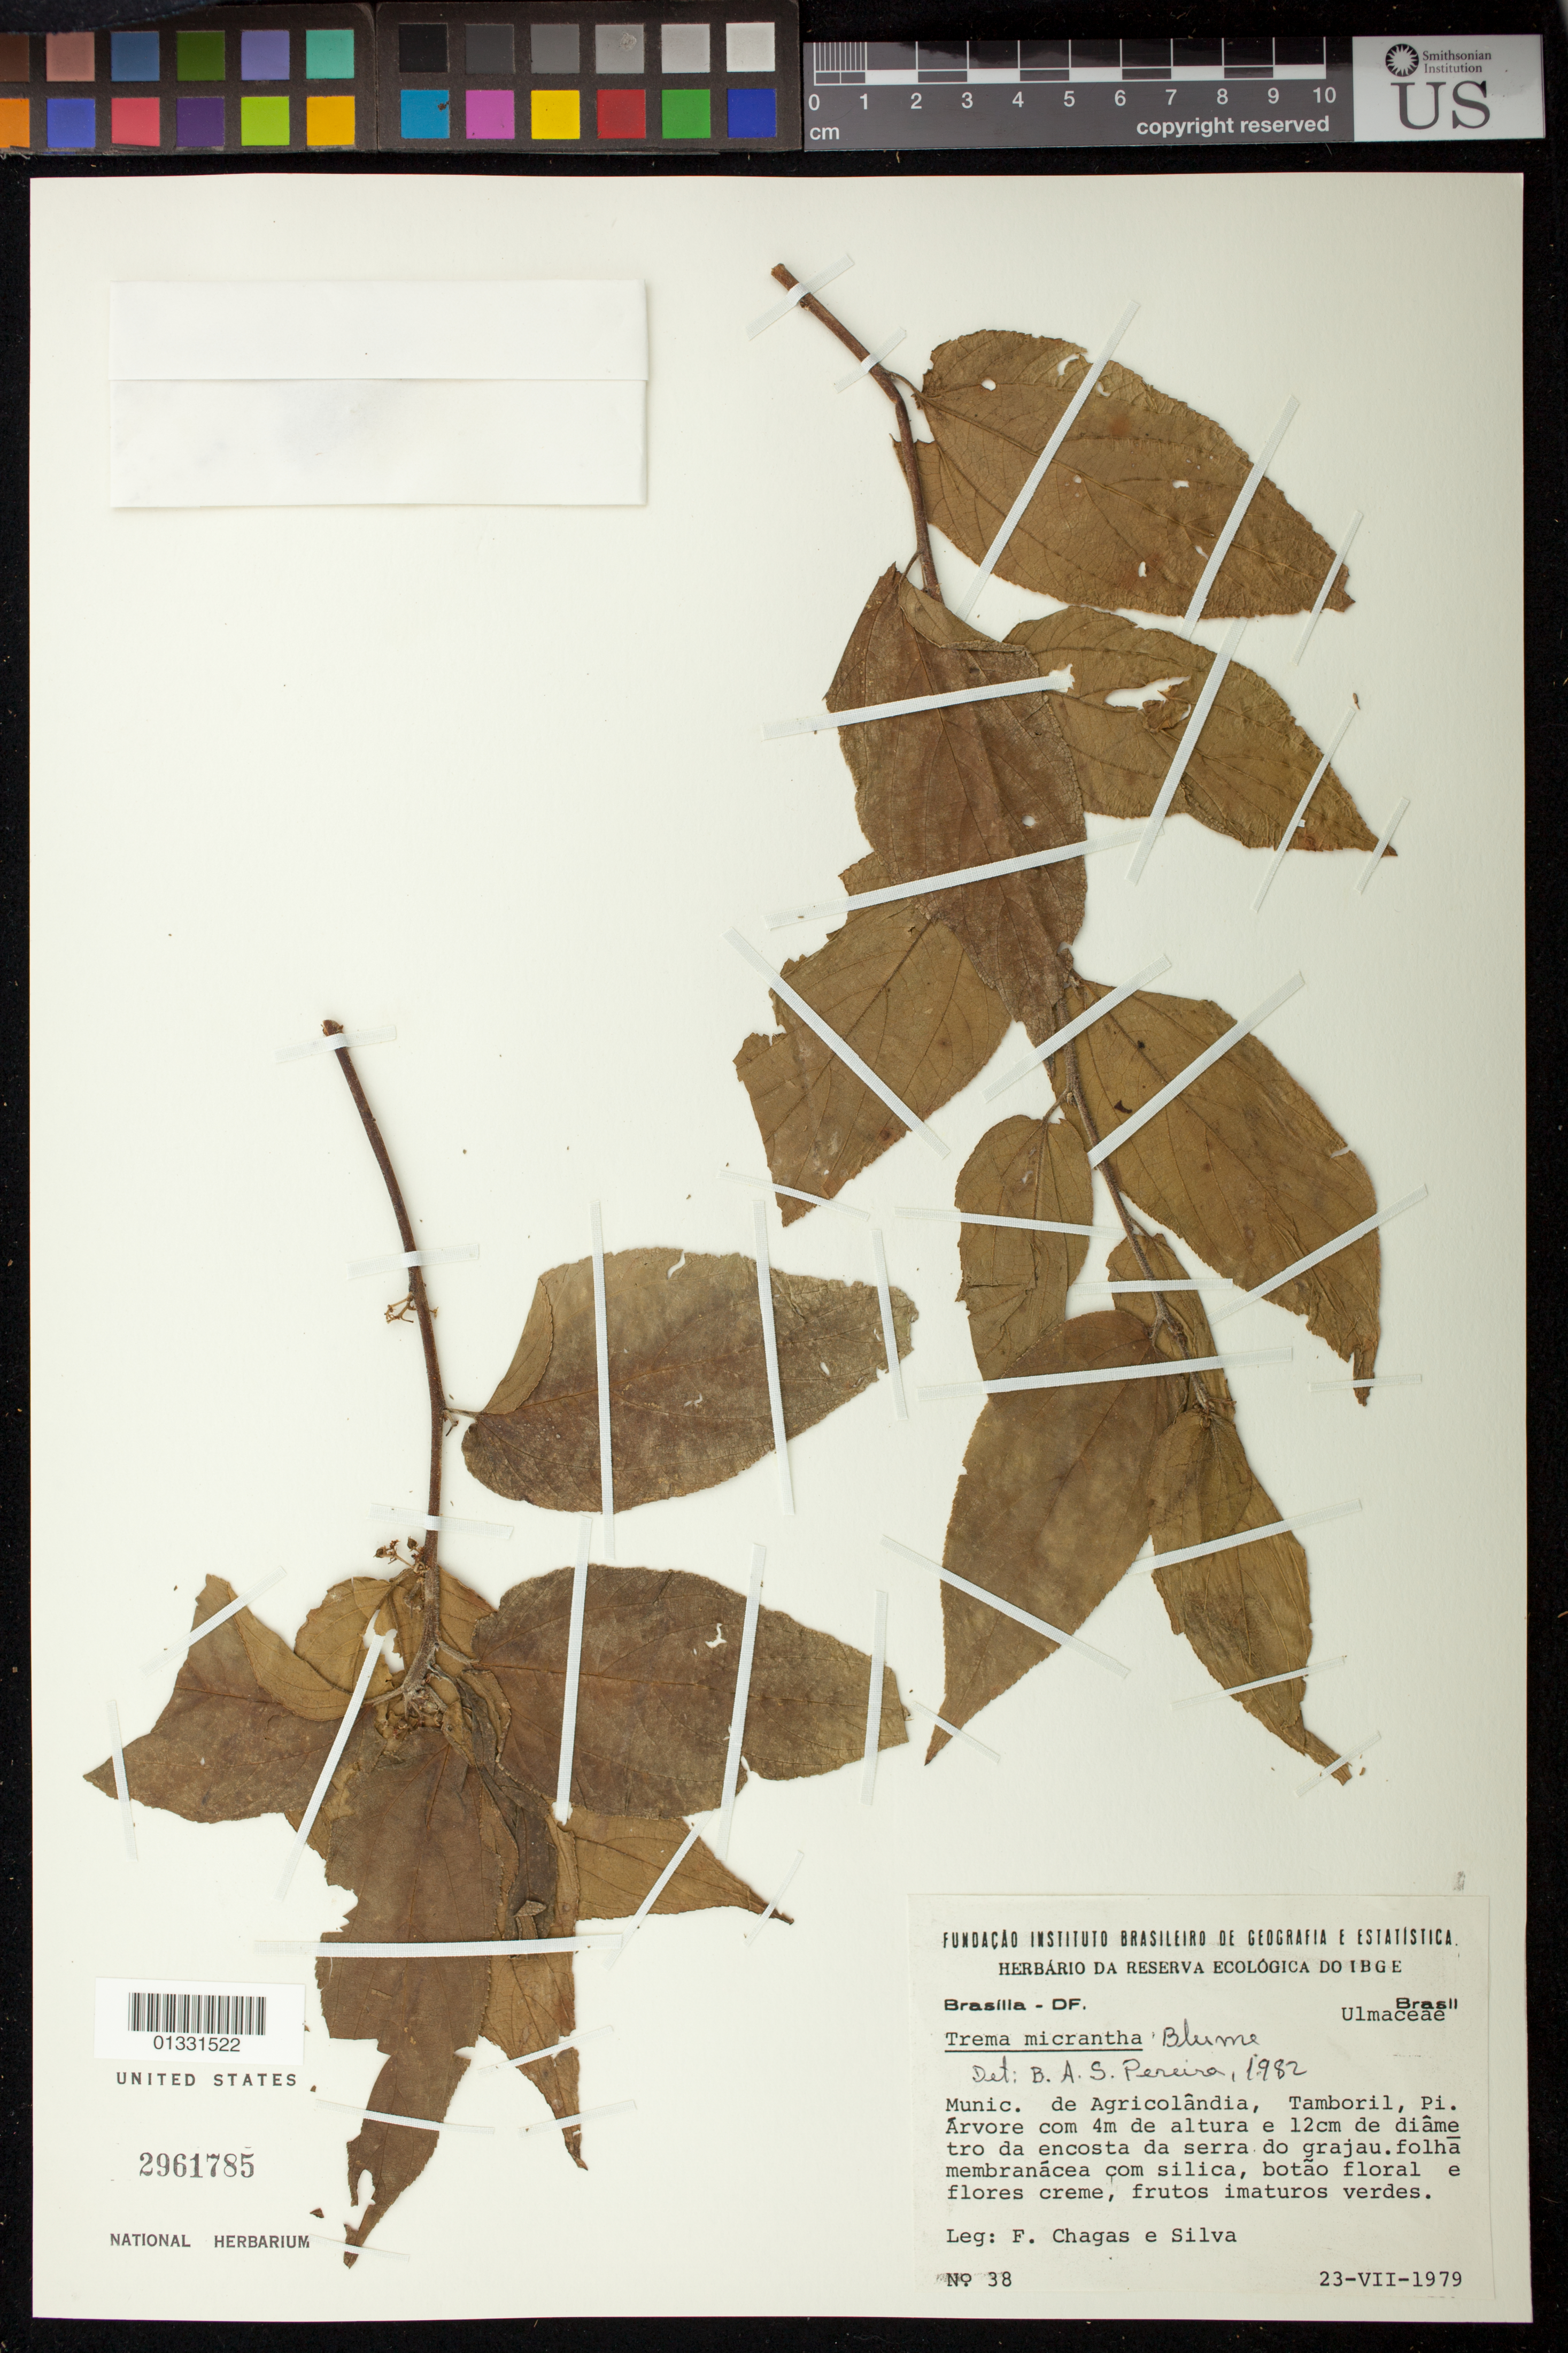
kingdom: Plantae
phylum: Tracheophyta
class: Magnoliopsida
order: Rosales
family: Cannabaceae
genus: Trema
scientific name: Trema micranthum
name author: (L.) Blume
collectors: F. Chagas e Silva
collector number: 38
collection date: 1979-07-23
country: Brazil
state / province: Piauí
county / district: Agricolândia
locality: Tamboril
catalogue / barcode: US 2961785